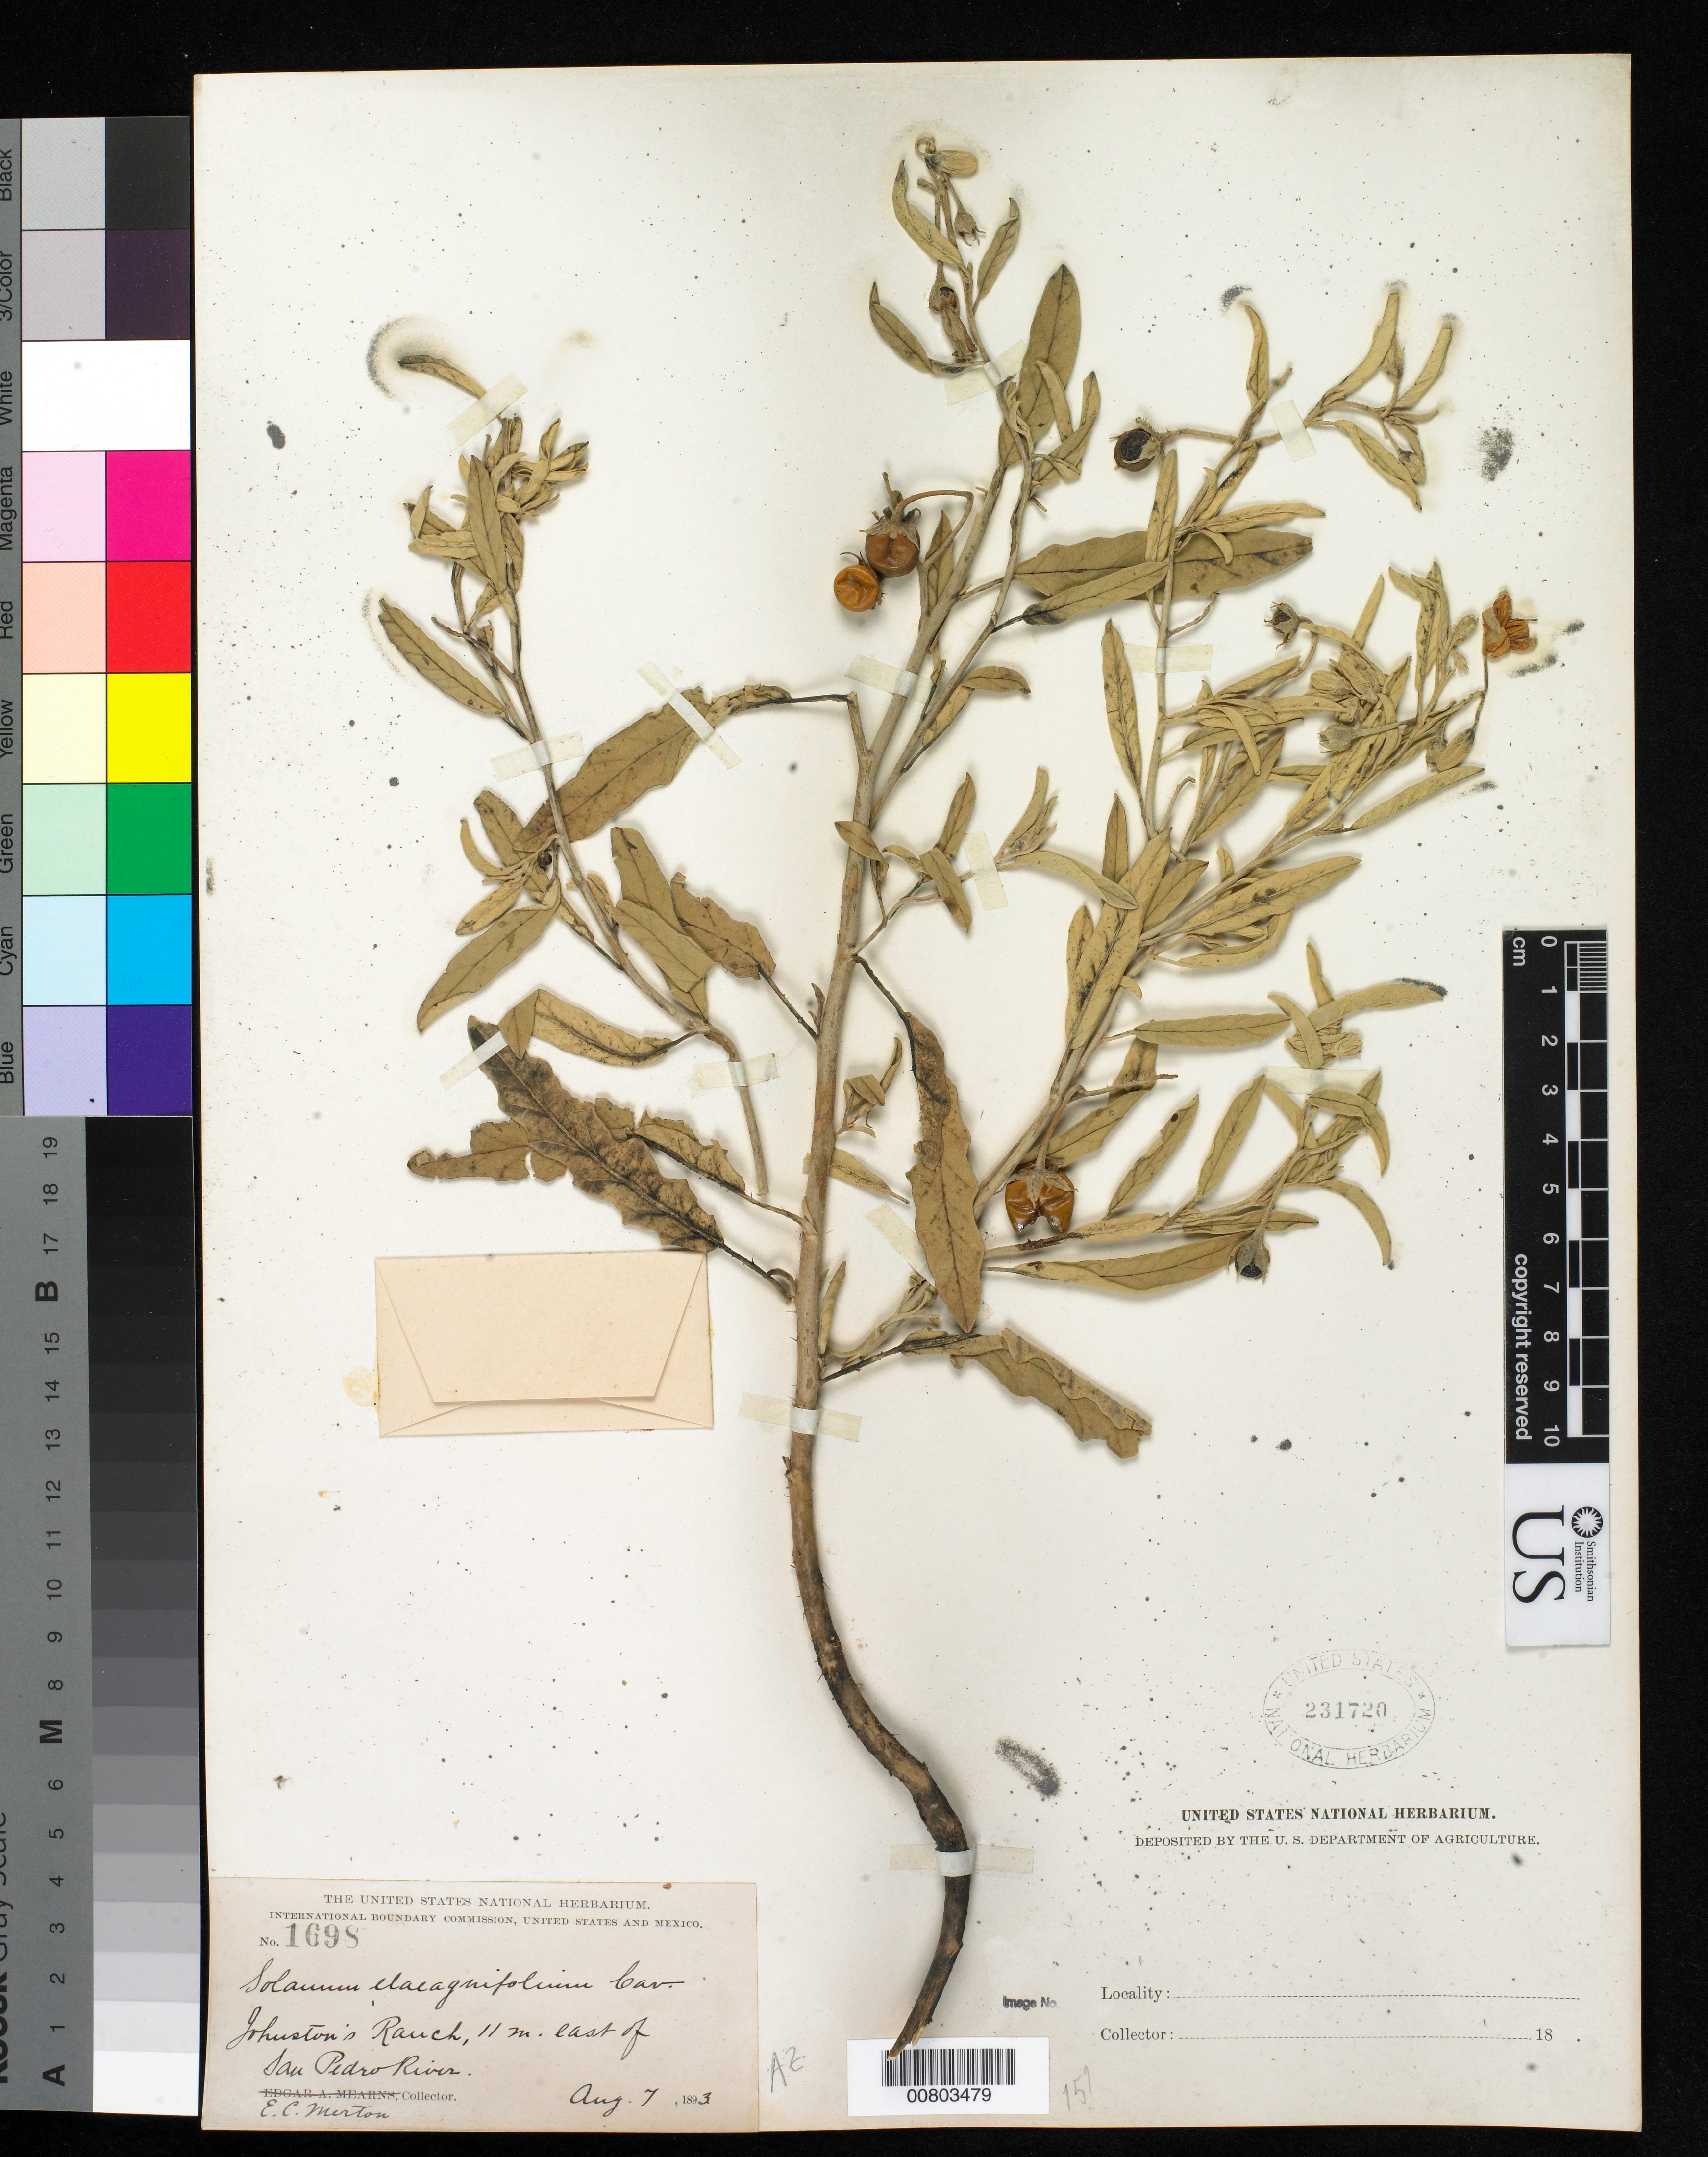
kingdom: Plantae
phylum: Tracheophyta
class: Magnoliopsida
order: Solanales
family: Solanaceae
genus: Solanum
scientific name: Solanum elaeagnifolium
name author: Cav.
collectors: E. Merton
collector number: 1698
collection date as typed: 07 Aug 1893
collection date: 1893-08-07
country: United States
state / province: Arizona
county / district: Cochise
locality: Johnston's Ranch, 11 mi. E of San Pedro River.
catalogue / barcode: US 231720